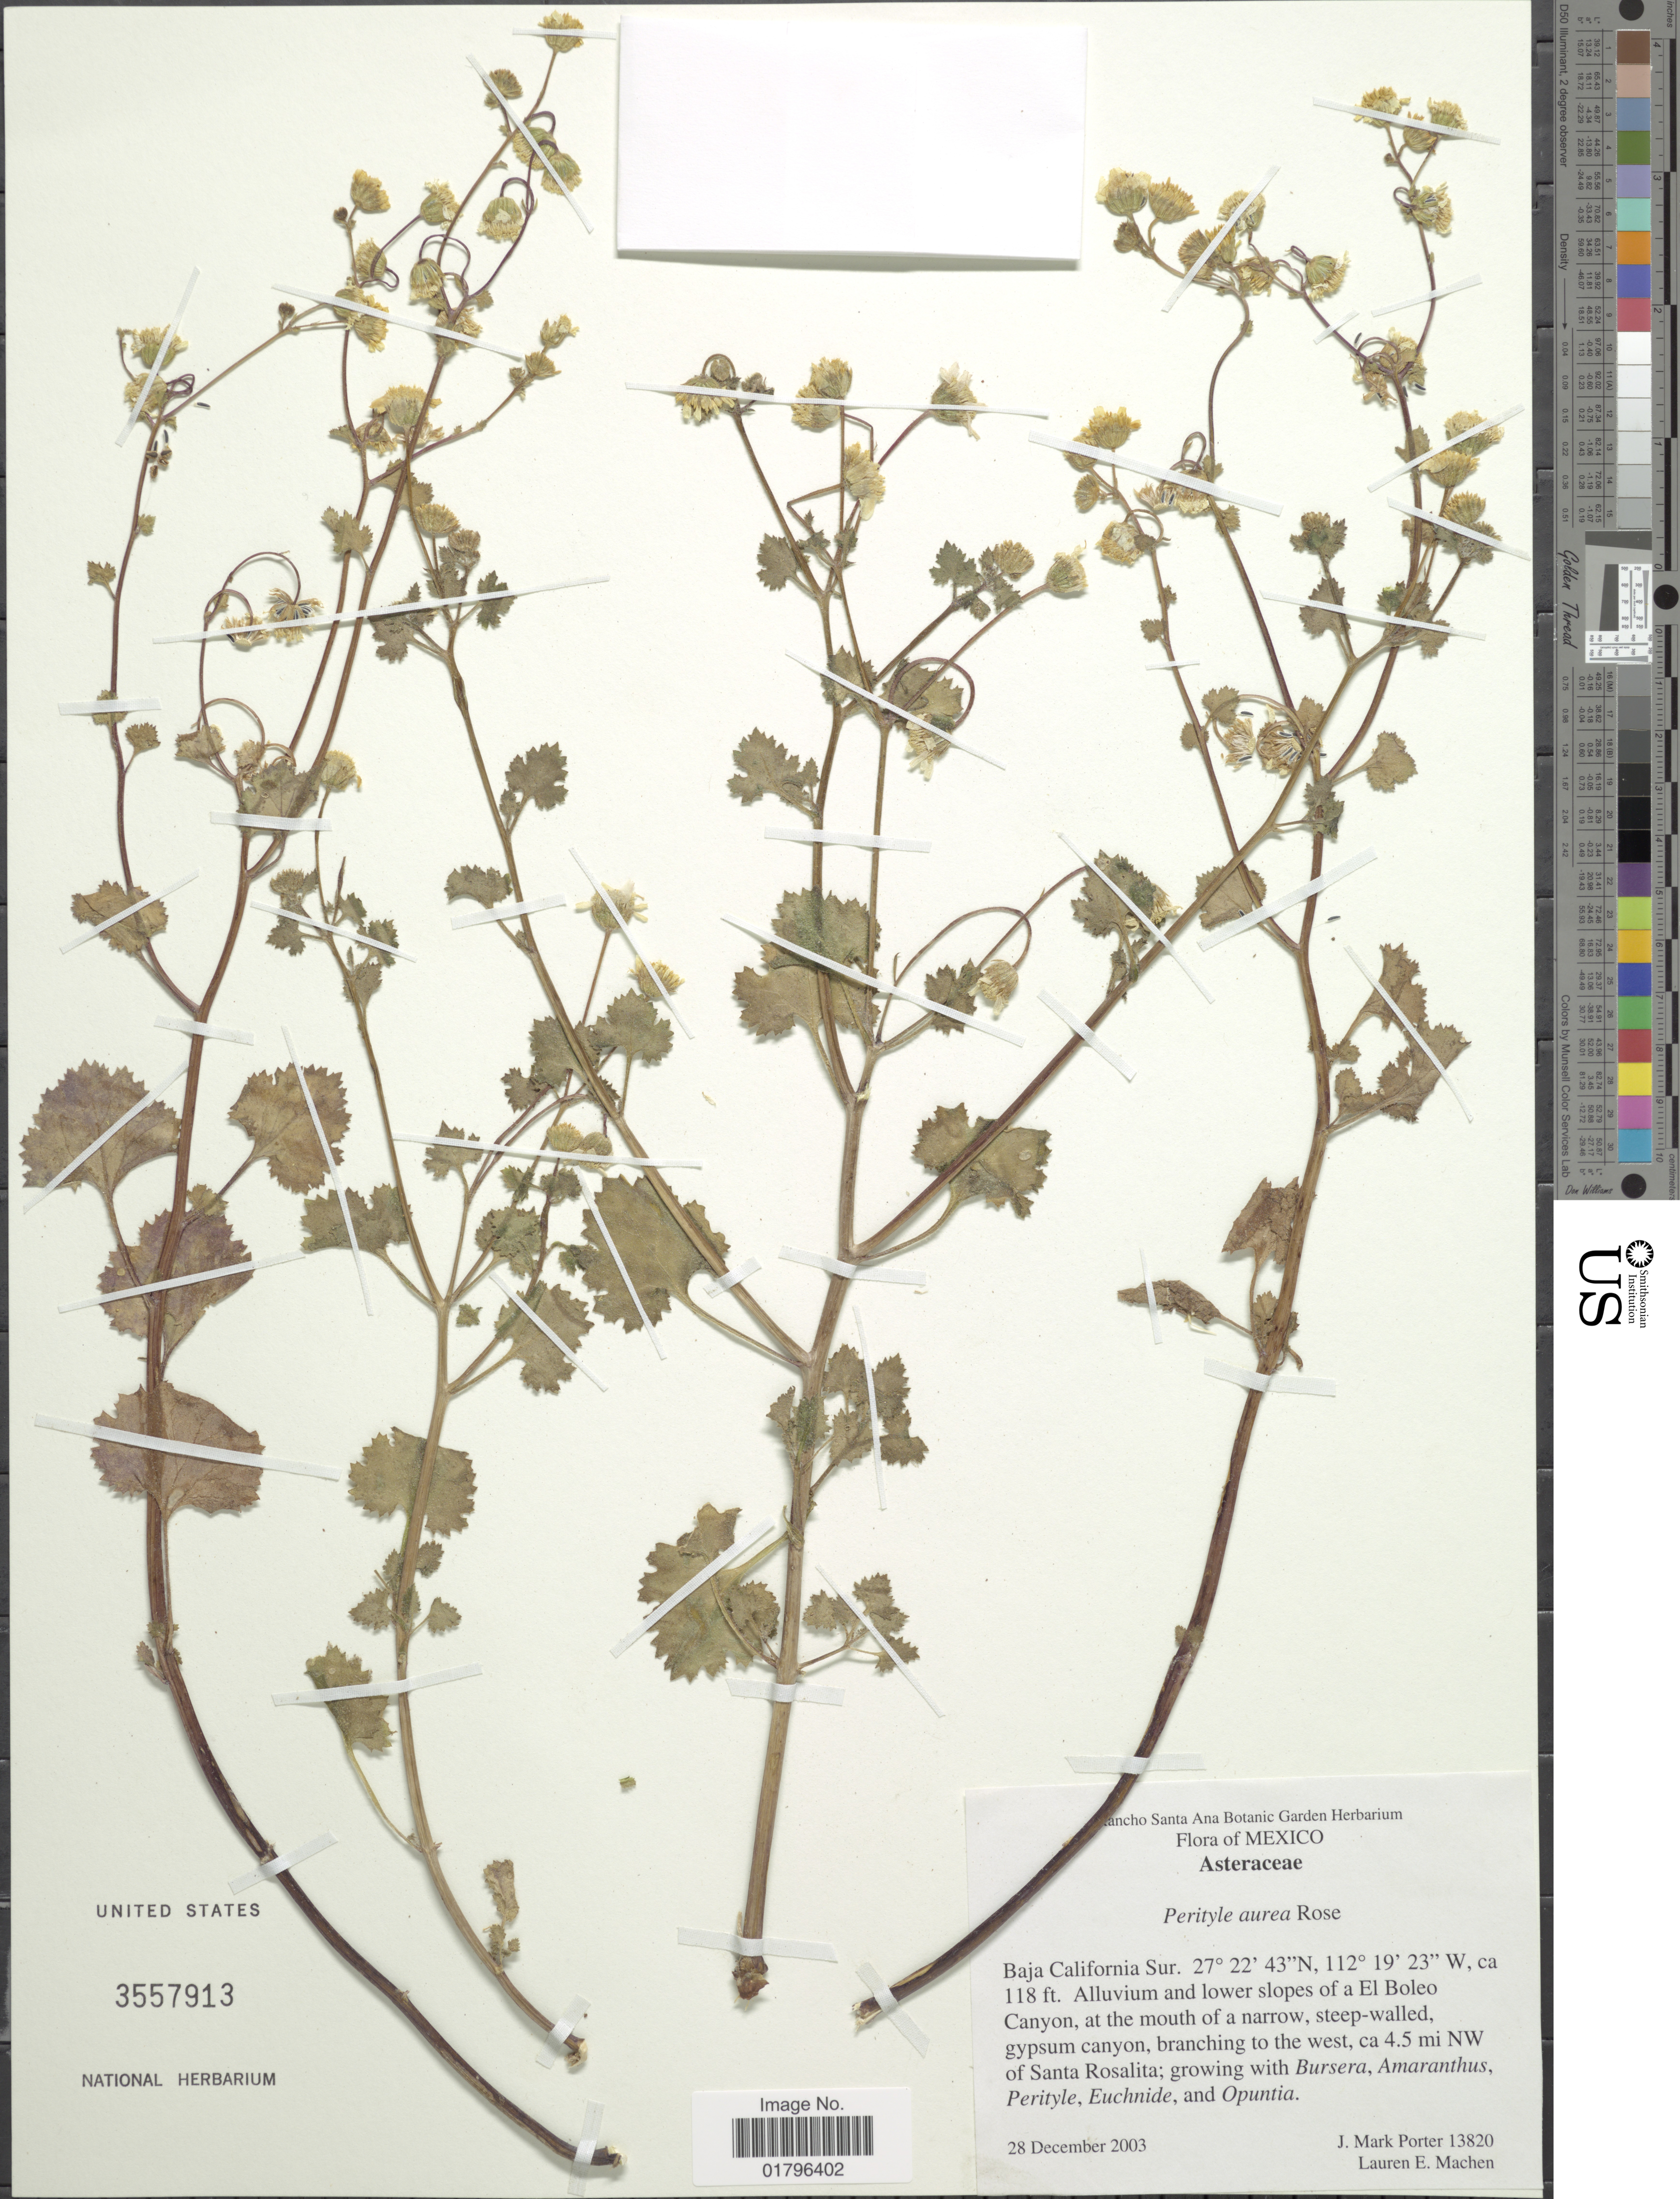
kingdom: Plantae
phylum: Tracheophyta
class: Magnoliopsida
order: Asterales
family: Asteraceae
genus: Perityle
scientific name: Perityle aurea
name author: Rose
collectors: J. M. Porter & L. Machen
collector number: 13820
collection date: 2003-12-28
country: Mexico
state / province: Baja California Sur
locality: Alluvium and lower slopes of a El Boleo Canyon, ca4.5 mi NW of Santa Rosalita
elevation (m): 36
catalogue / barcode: US 3557913